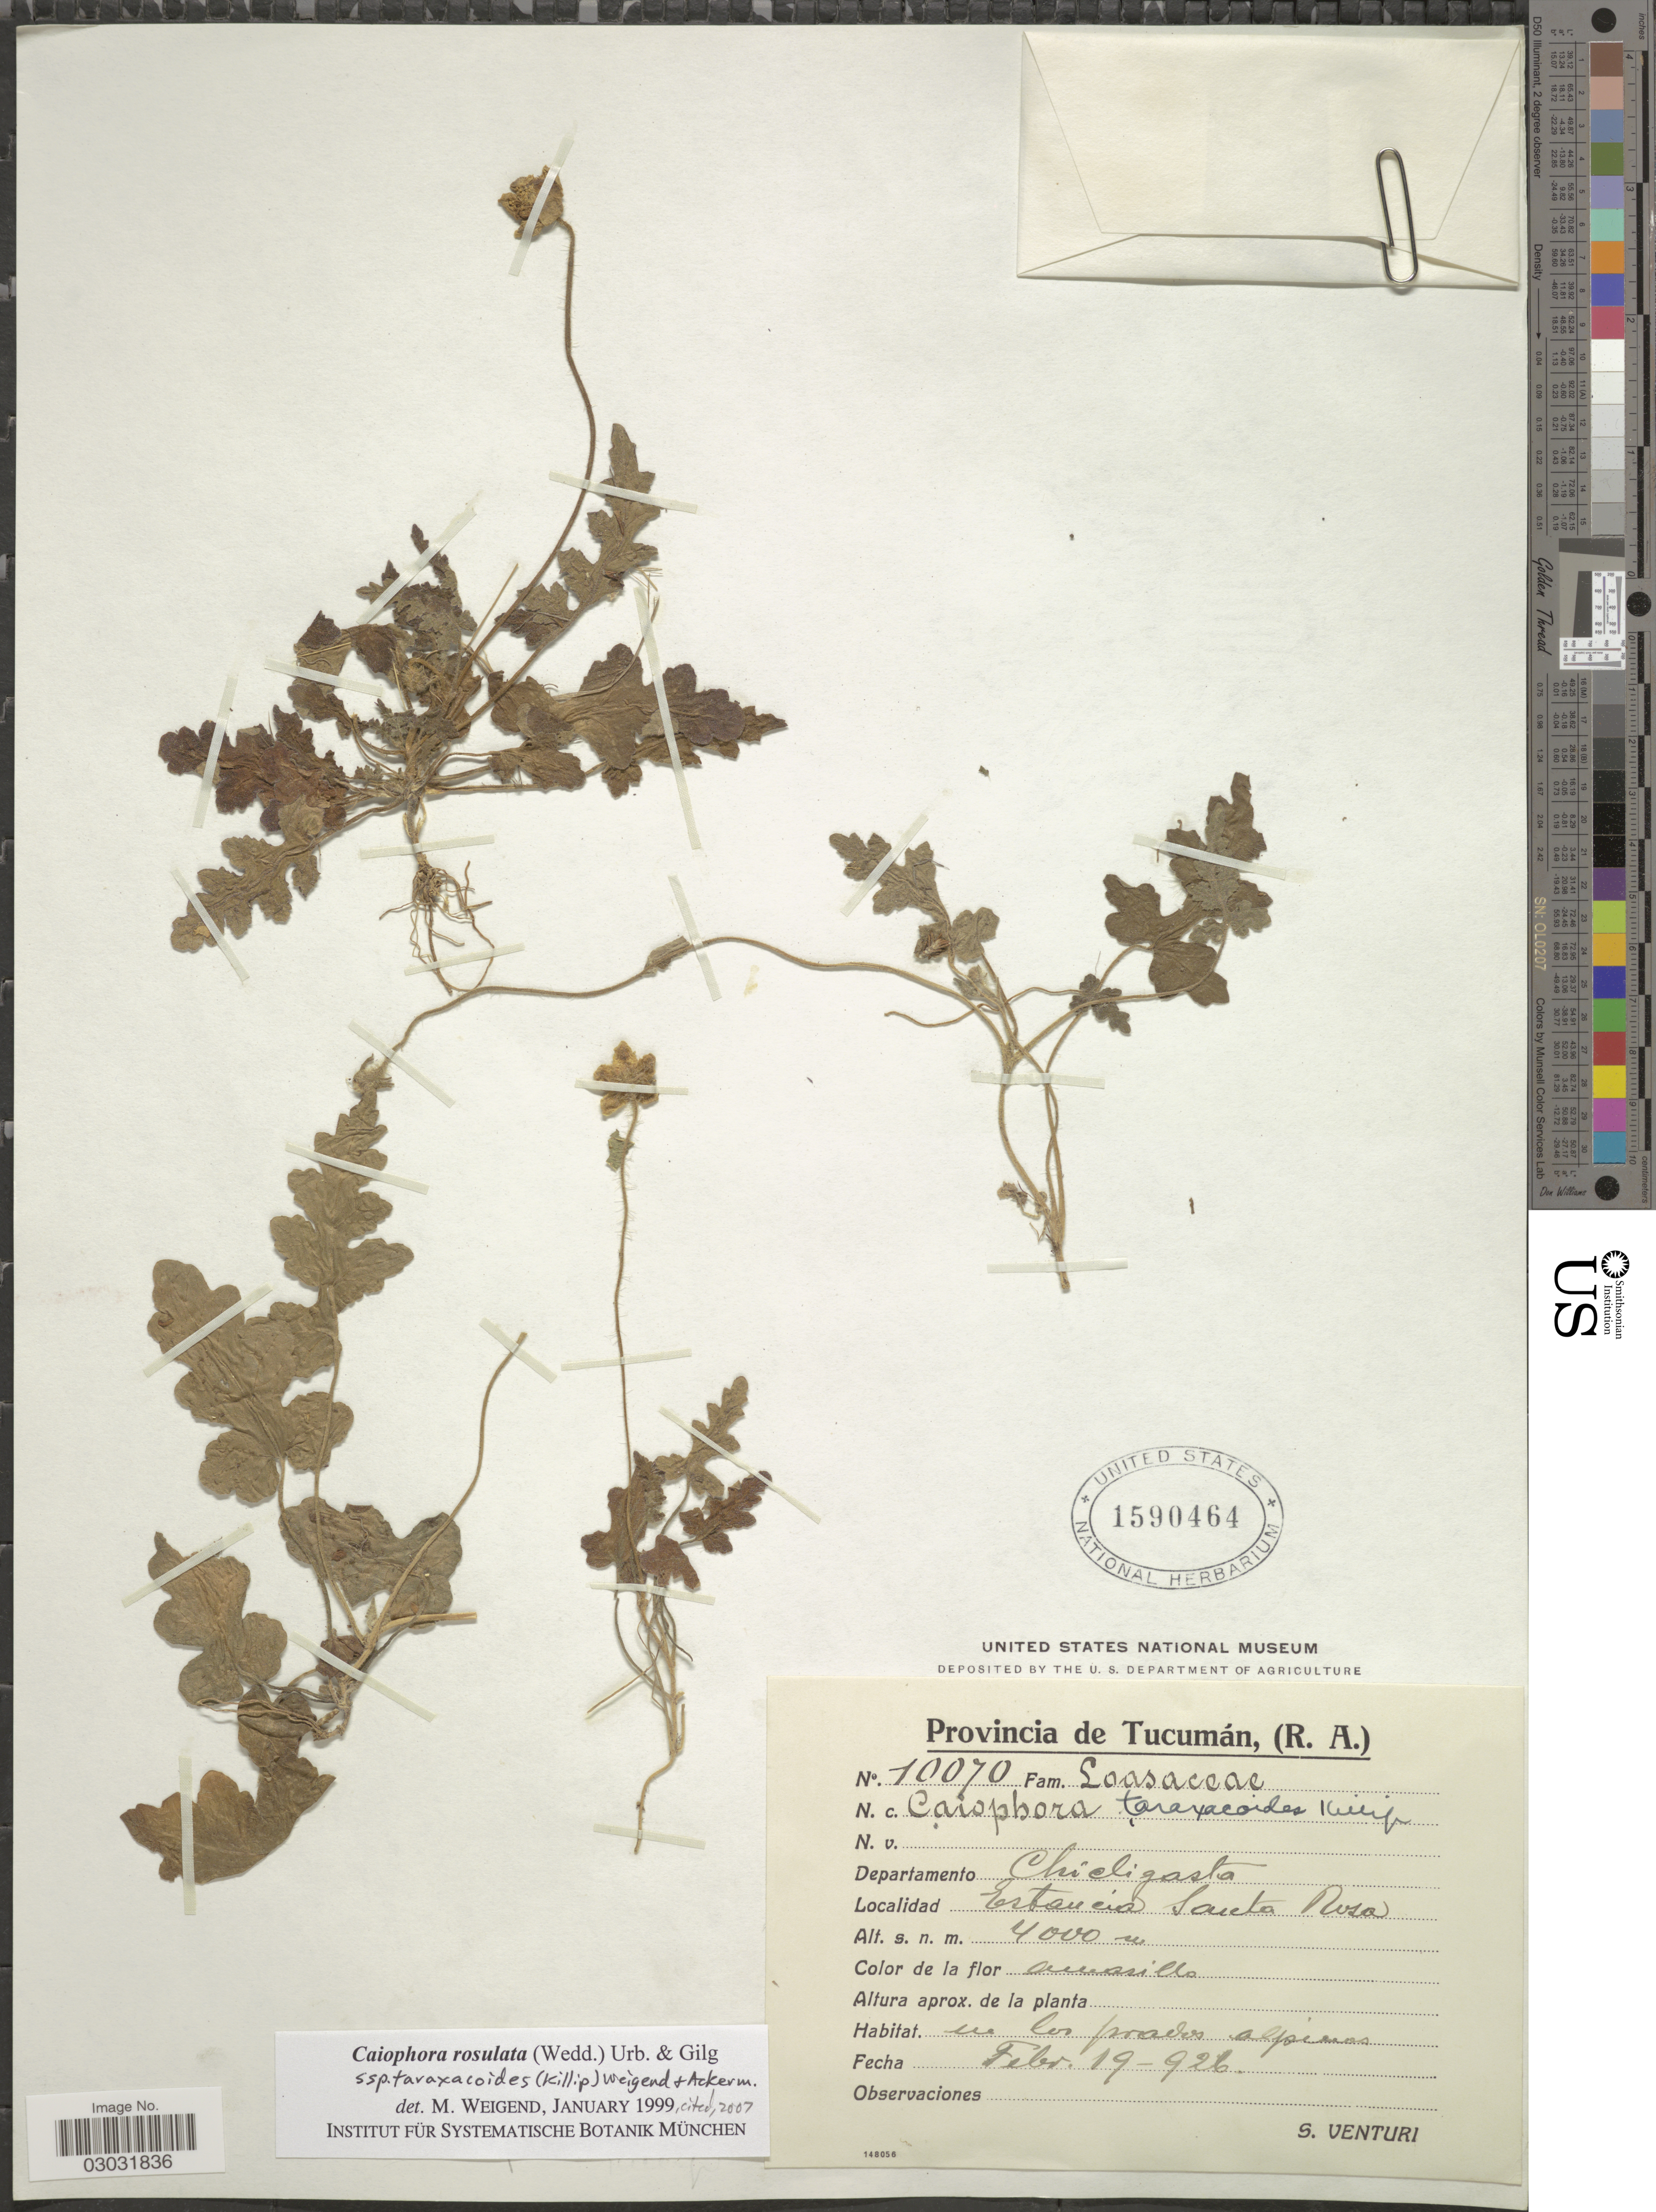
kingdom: Plantae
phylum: Tracheophyta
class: Magnoliopsida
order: Cornales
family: Loasaceae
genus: Caiophora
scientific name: Caiophora rosulata subsp. taraxacoides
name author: (Killip) Weigend & M. Ackermann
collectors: S. Venturi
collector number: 10070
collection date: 1926-02-19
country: Argentina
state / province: Tucuman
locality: Departamento Chicligasta. Estancia Santa Rosa.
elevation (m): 4000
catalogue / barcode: US 1590464